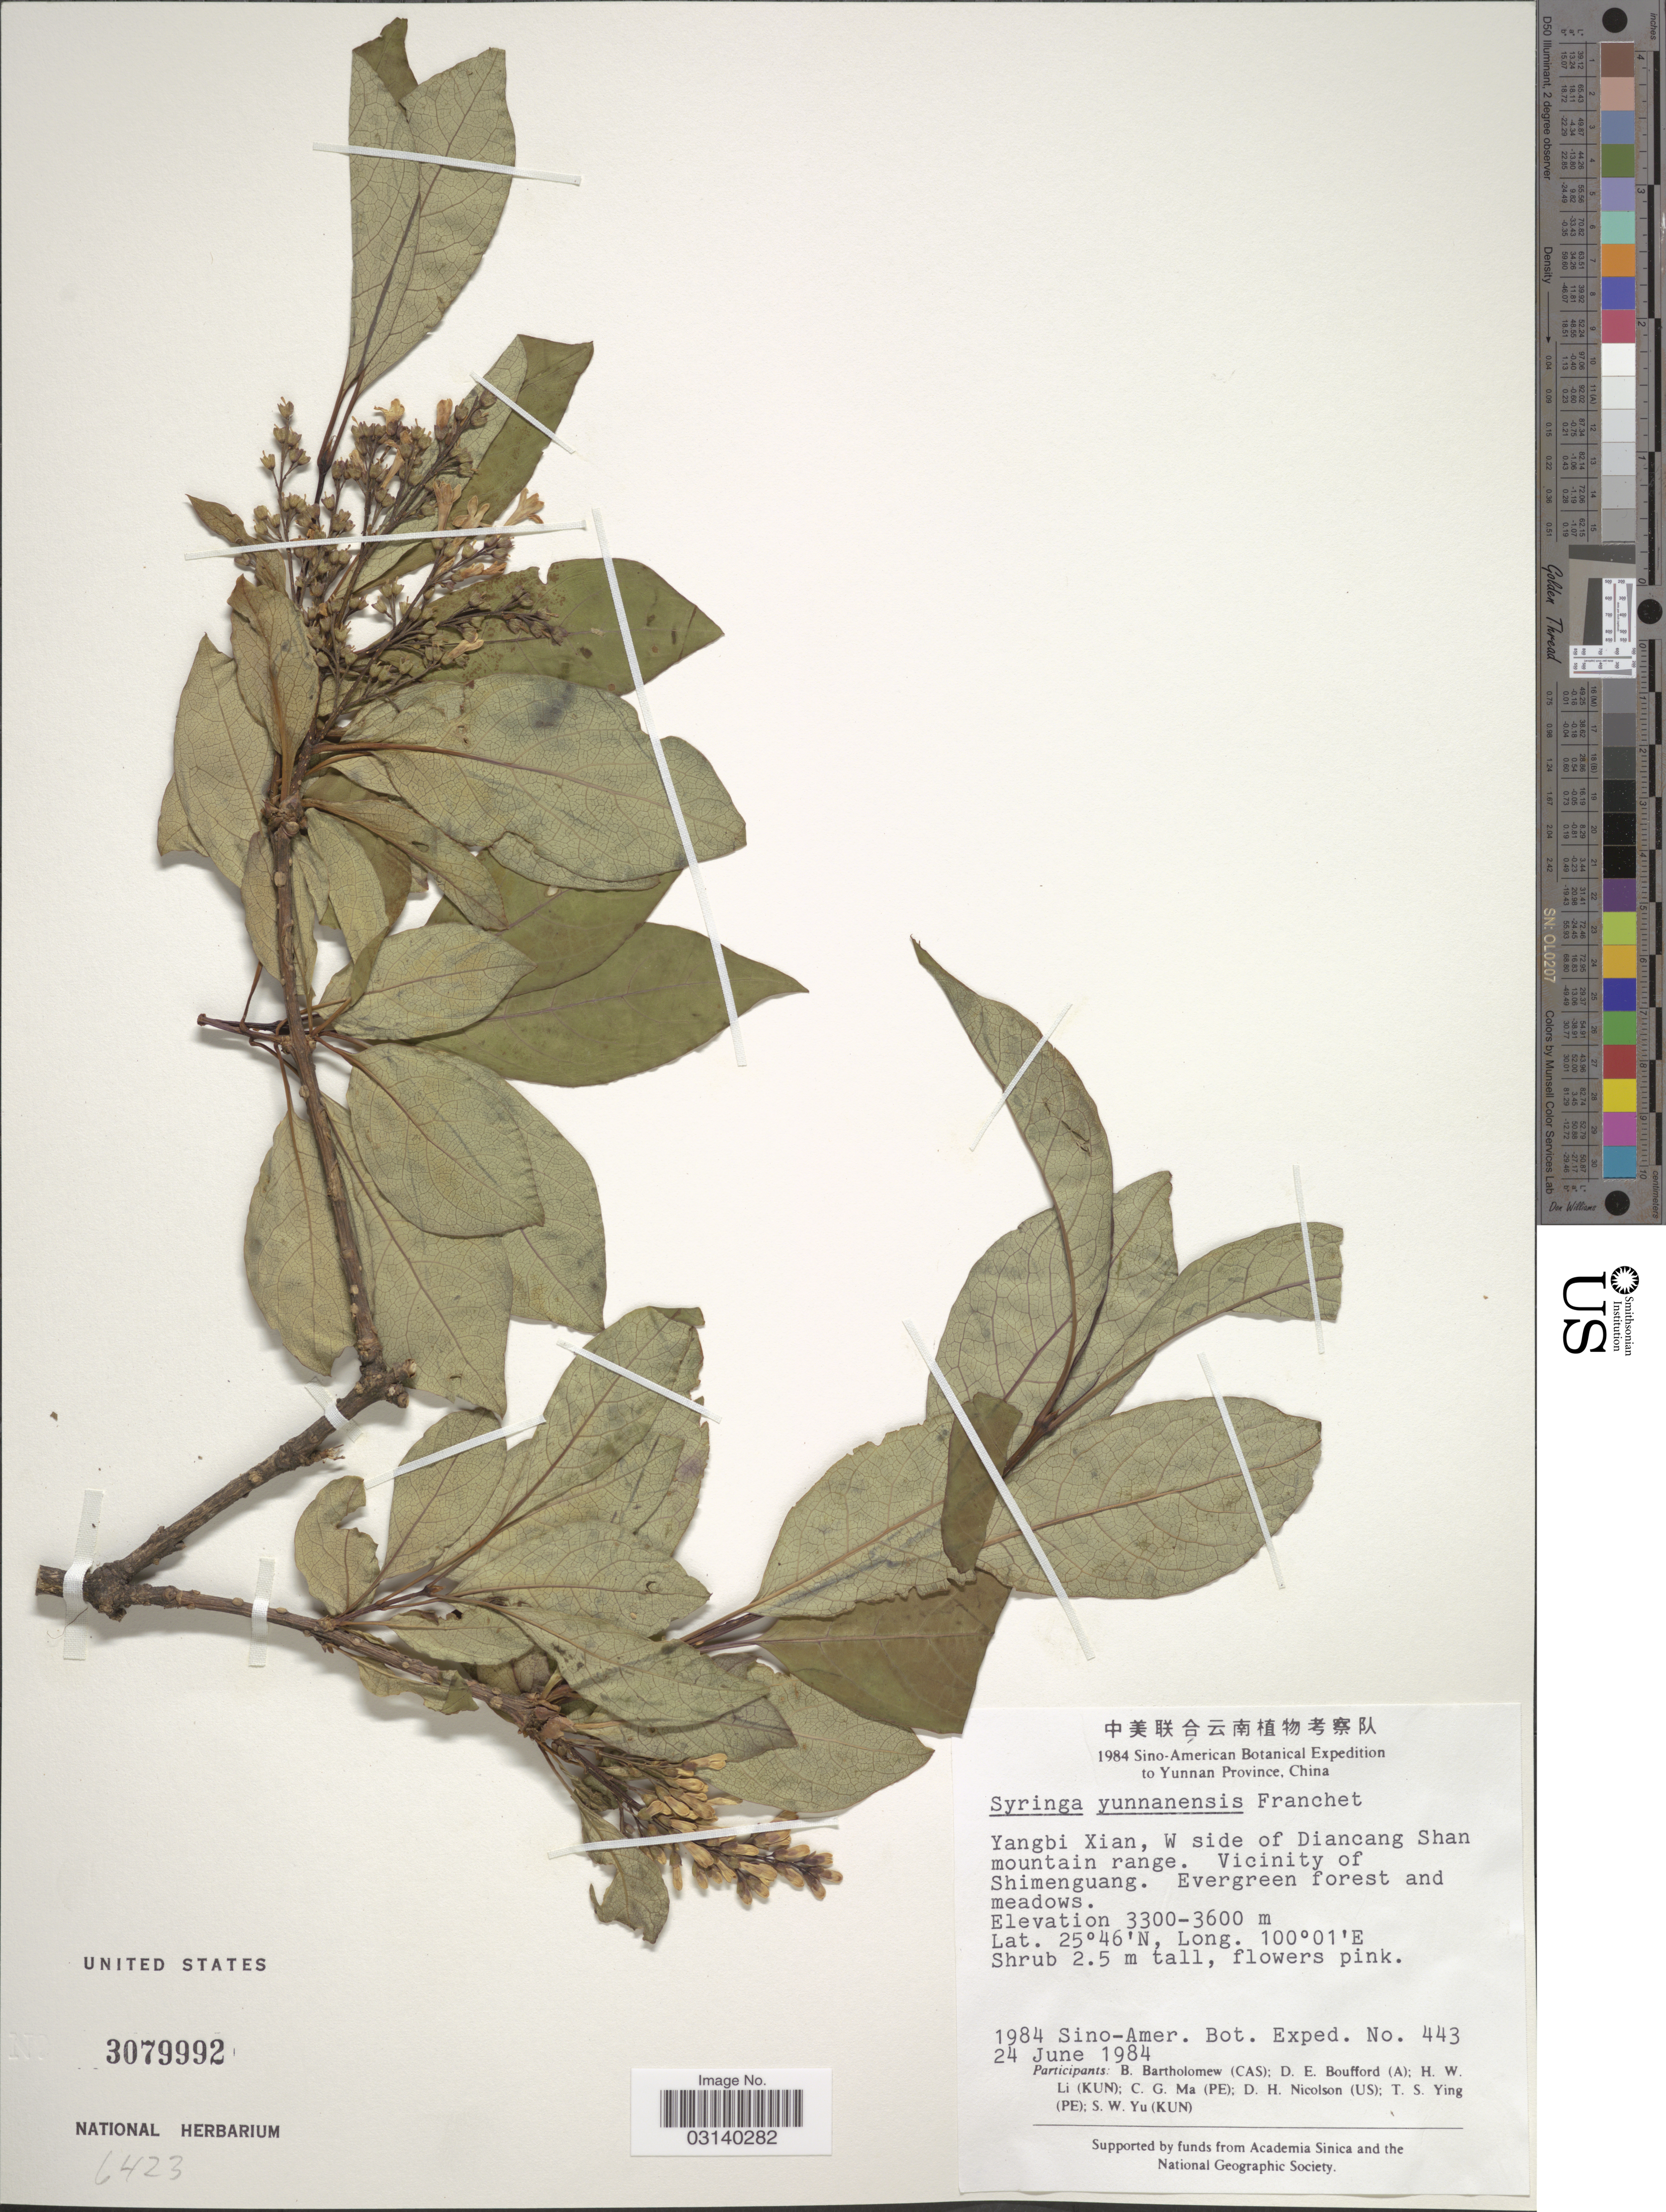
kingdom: Plantae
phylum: Tracheophyta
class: Magnoliopsida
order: Lamiales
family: Oleaceae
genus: Syringa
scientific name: Syringa yunnanensis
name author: Franch.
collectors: Sino-Amer. Bot. Exped. 1984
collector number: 443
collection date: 1984-06-24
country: China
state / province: Yunnan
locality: Yangbi Xian, W side of Diancang Shan mountain range. Vicinity of Shimenguang.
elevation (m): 3300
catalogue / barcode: US 3079992